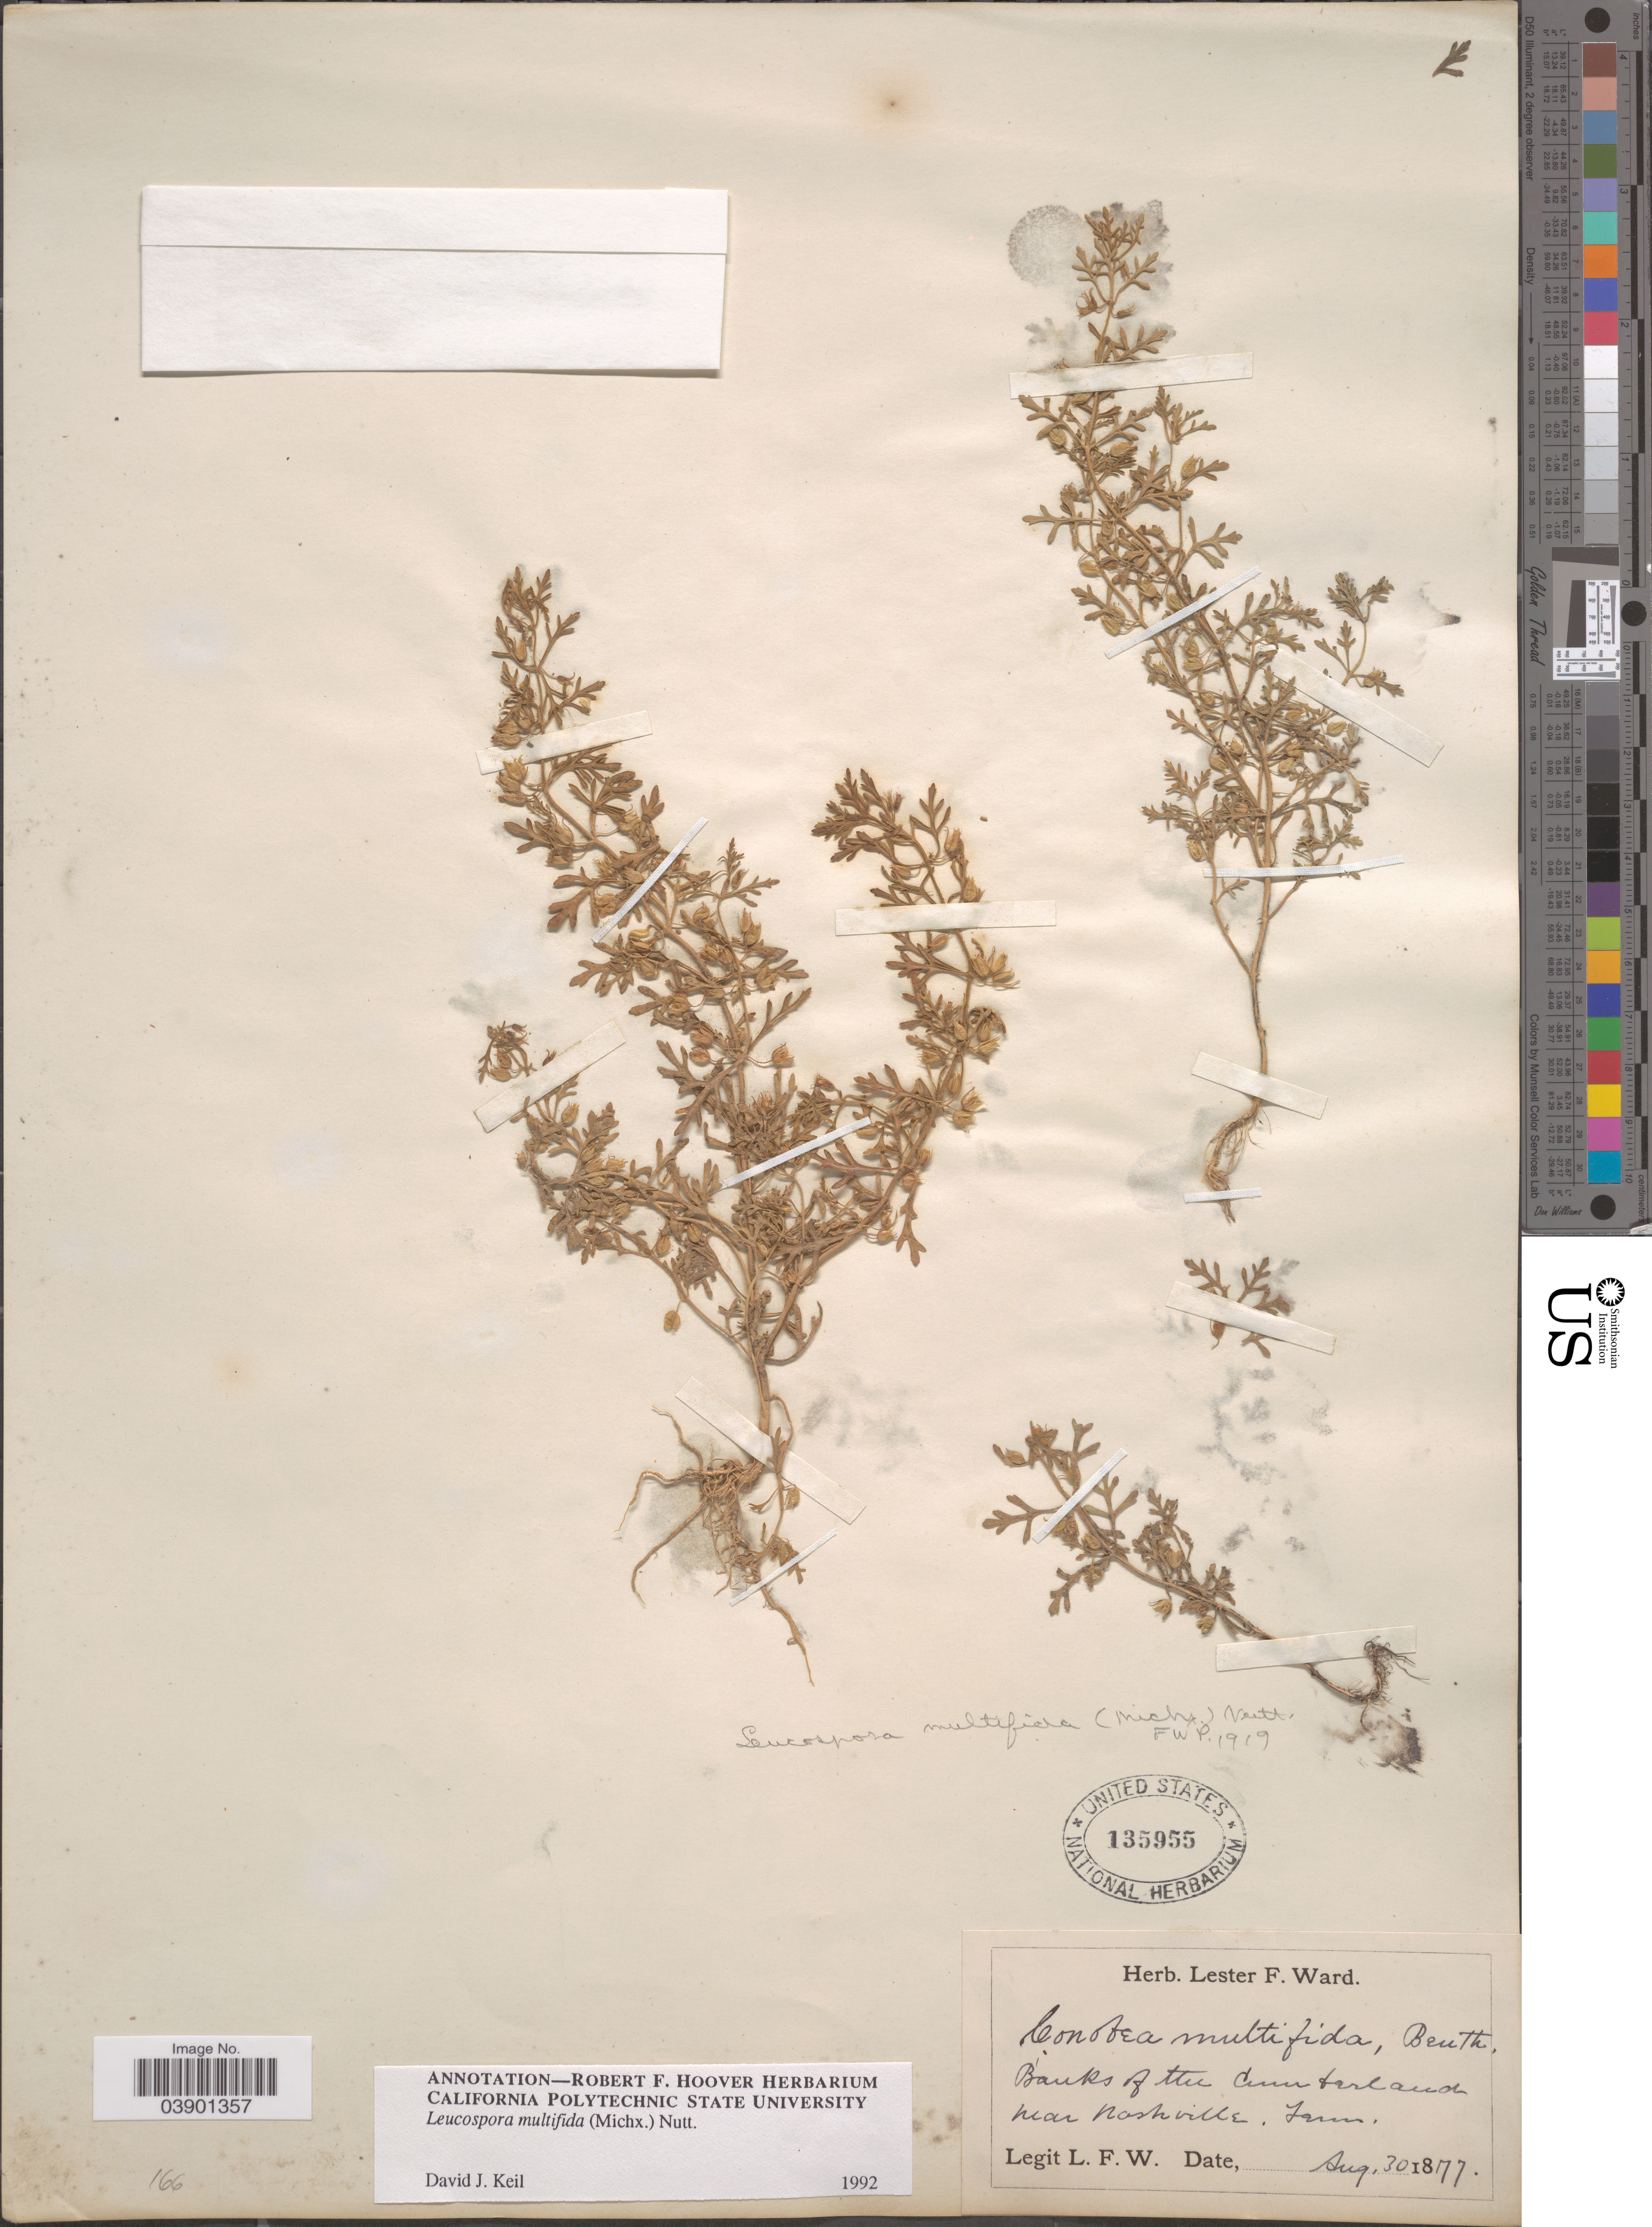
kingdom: Plantae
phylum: Tracheophyta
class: Magnoliopsida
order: Lamiales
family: Plantaginaceae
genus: Leucospora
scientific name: Leucospora multifida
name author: (Michx.) Nutt.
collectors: L. F. Ward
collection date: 1877-08-30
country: United States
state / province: Tennessee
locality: Banks of the Cumberland near Nashville.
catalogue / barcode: US 135955